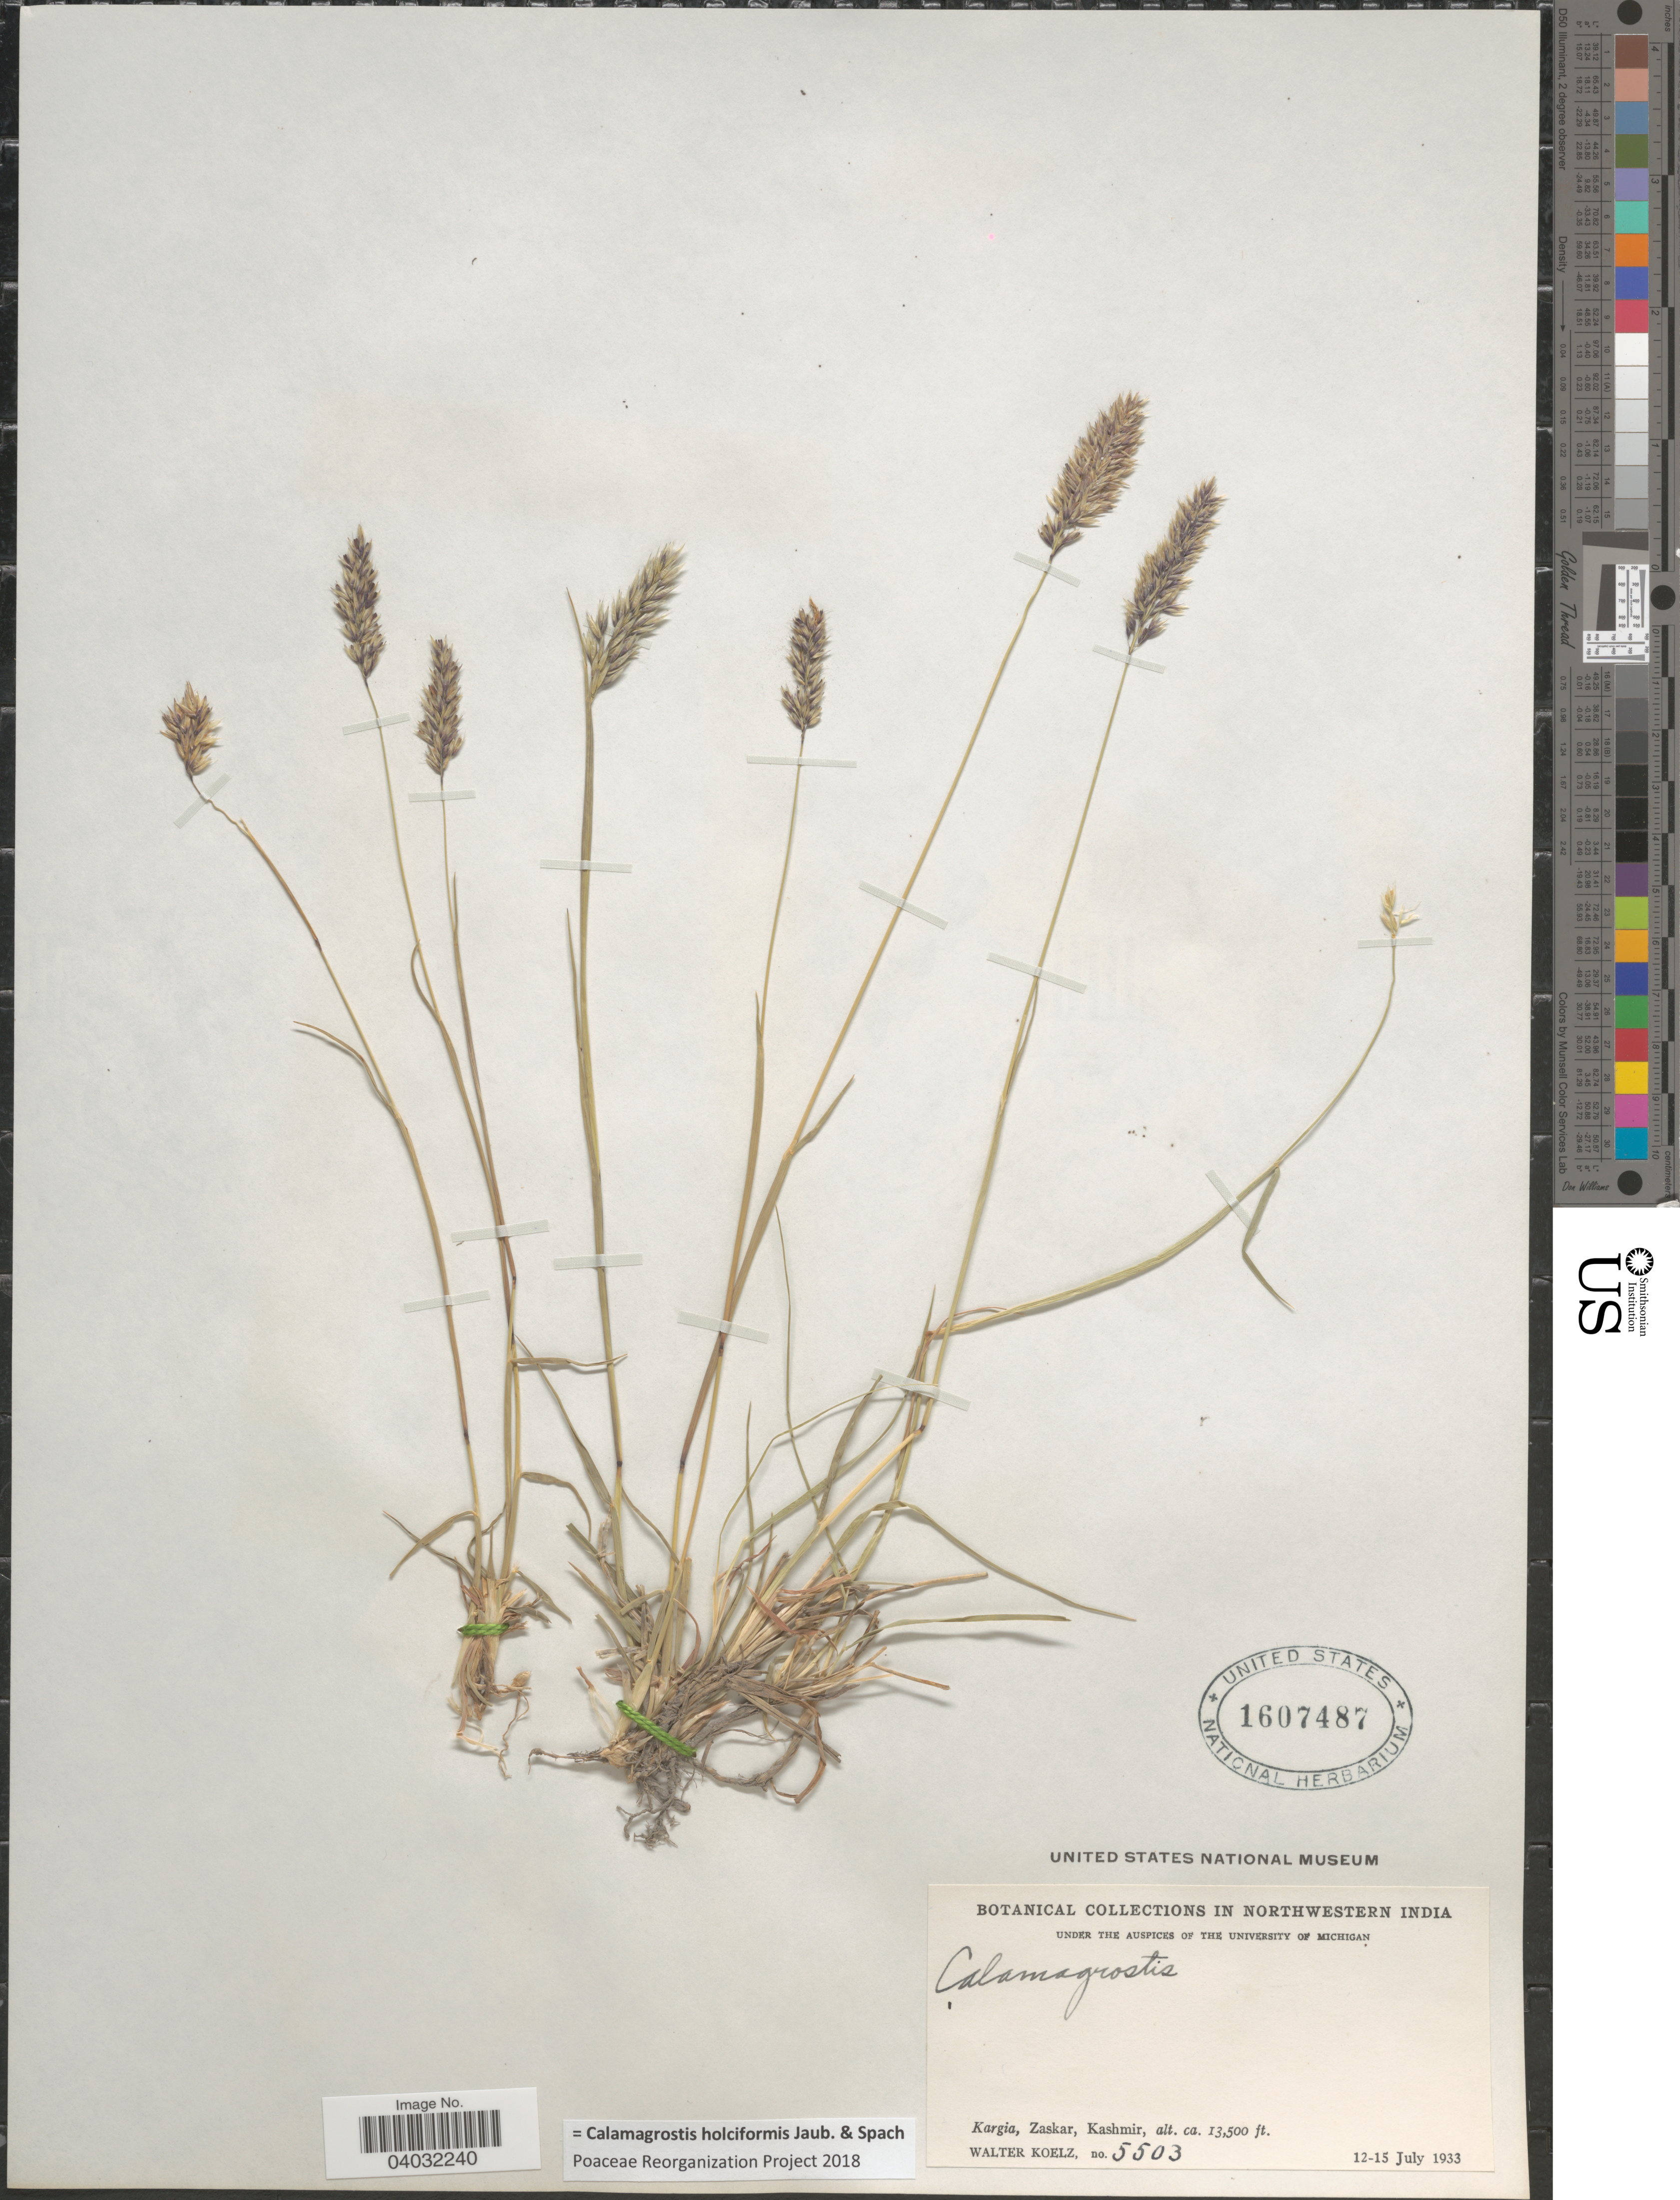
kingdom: Plantae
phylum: Tracheophyta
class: Liliopsida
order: Poales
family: Poaceae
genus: Calamagrostis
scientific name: Calamagrostis holciformis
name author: Jaub. & Spach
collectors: W. N. Koelz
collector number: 5503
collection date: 1933-07-12/1933-07-15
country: India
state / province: Jammu and Kashmir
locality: Northwestern India. Kargia, Zaskar, Kashmir.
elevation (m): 4115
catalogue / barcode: US 1607487